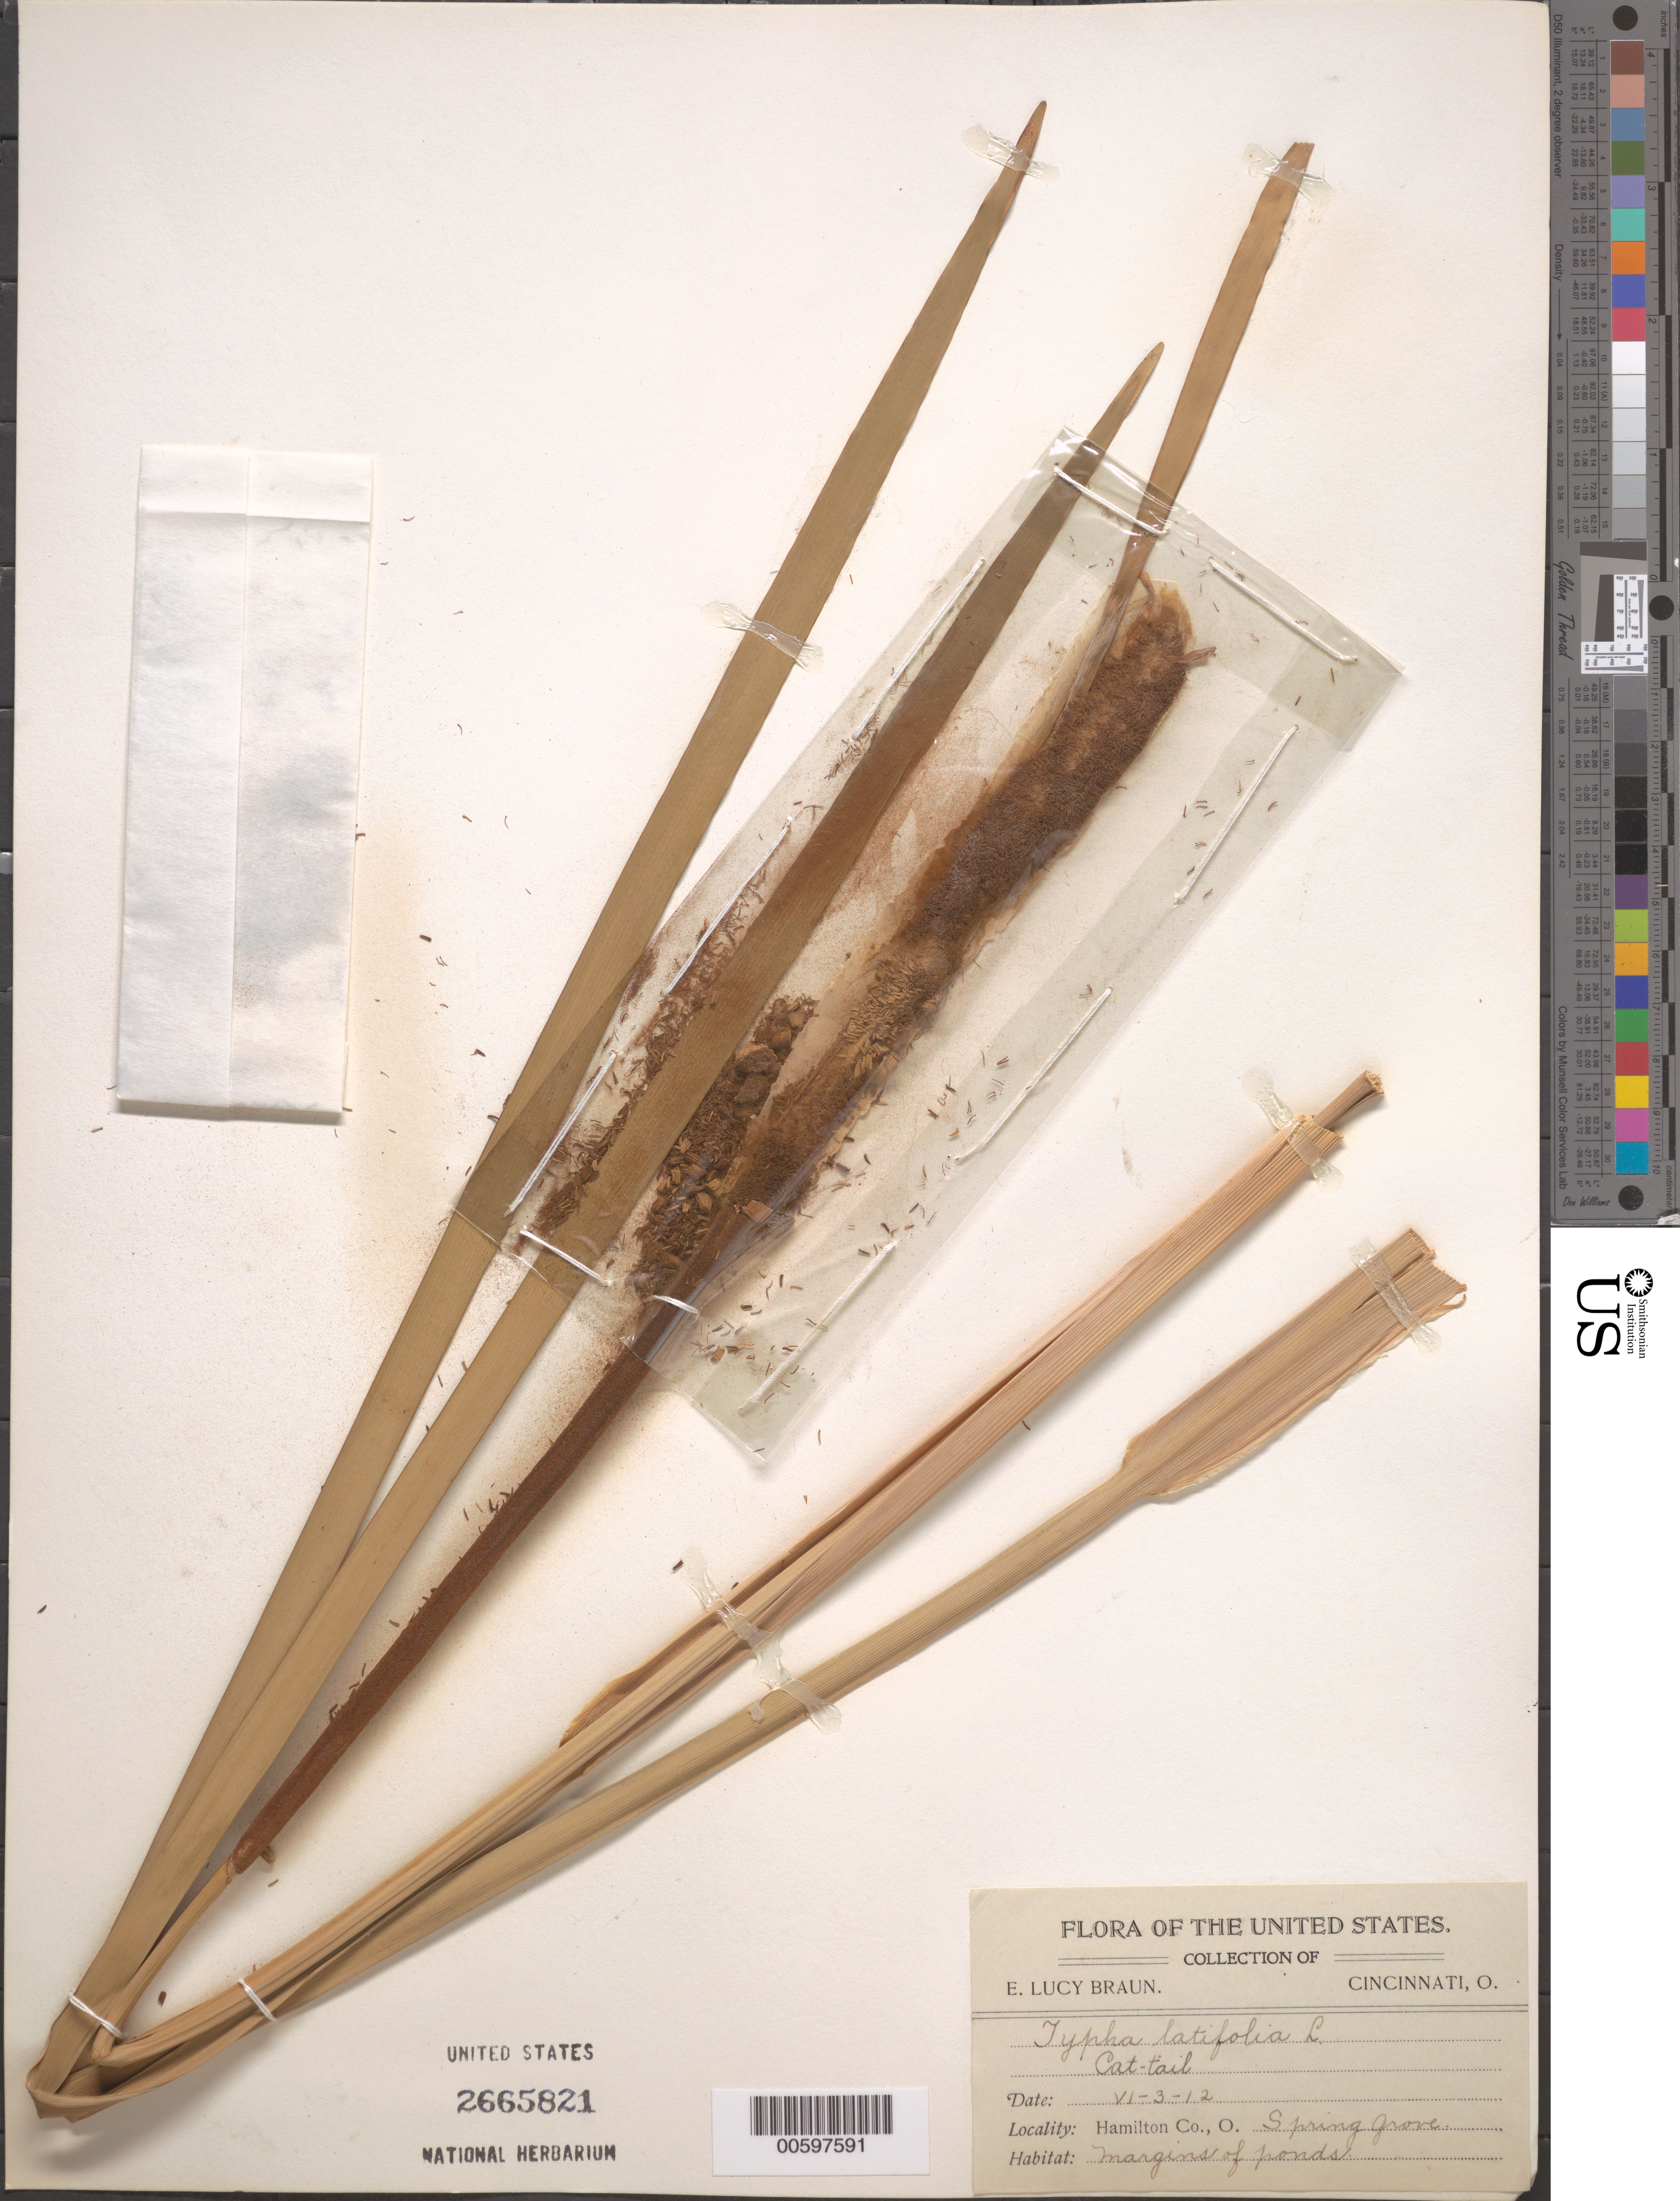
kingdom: Plantae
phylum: Tracheophyta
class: Liliopsida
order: Poales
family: Typhaceae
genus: Typha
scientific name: Typha latifolia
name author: L.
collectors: E. L. Braun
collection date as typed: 03 Jun 1912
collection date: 1912-06-03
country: United States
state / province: Ohio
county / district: Hamilton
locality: Spring Grove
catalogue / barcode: US 2665821